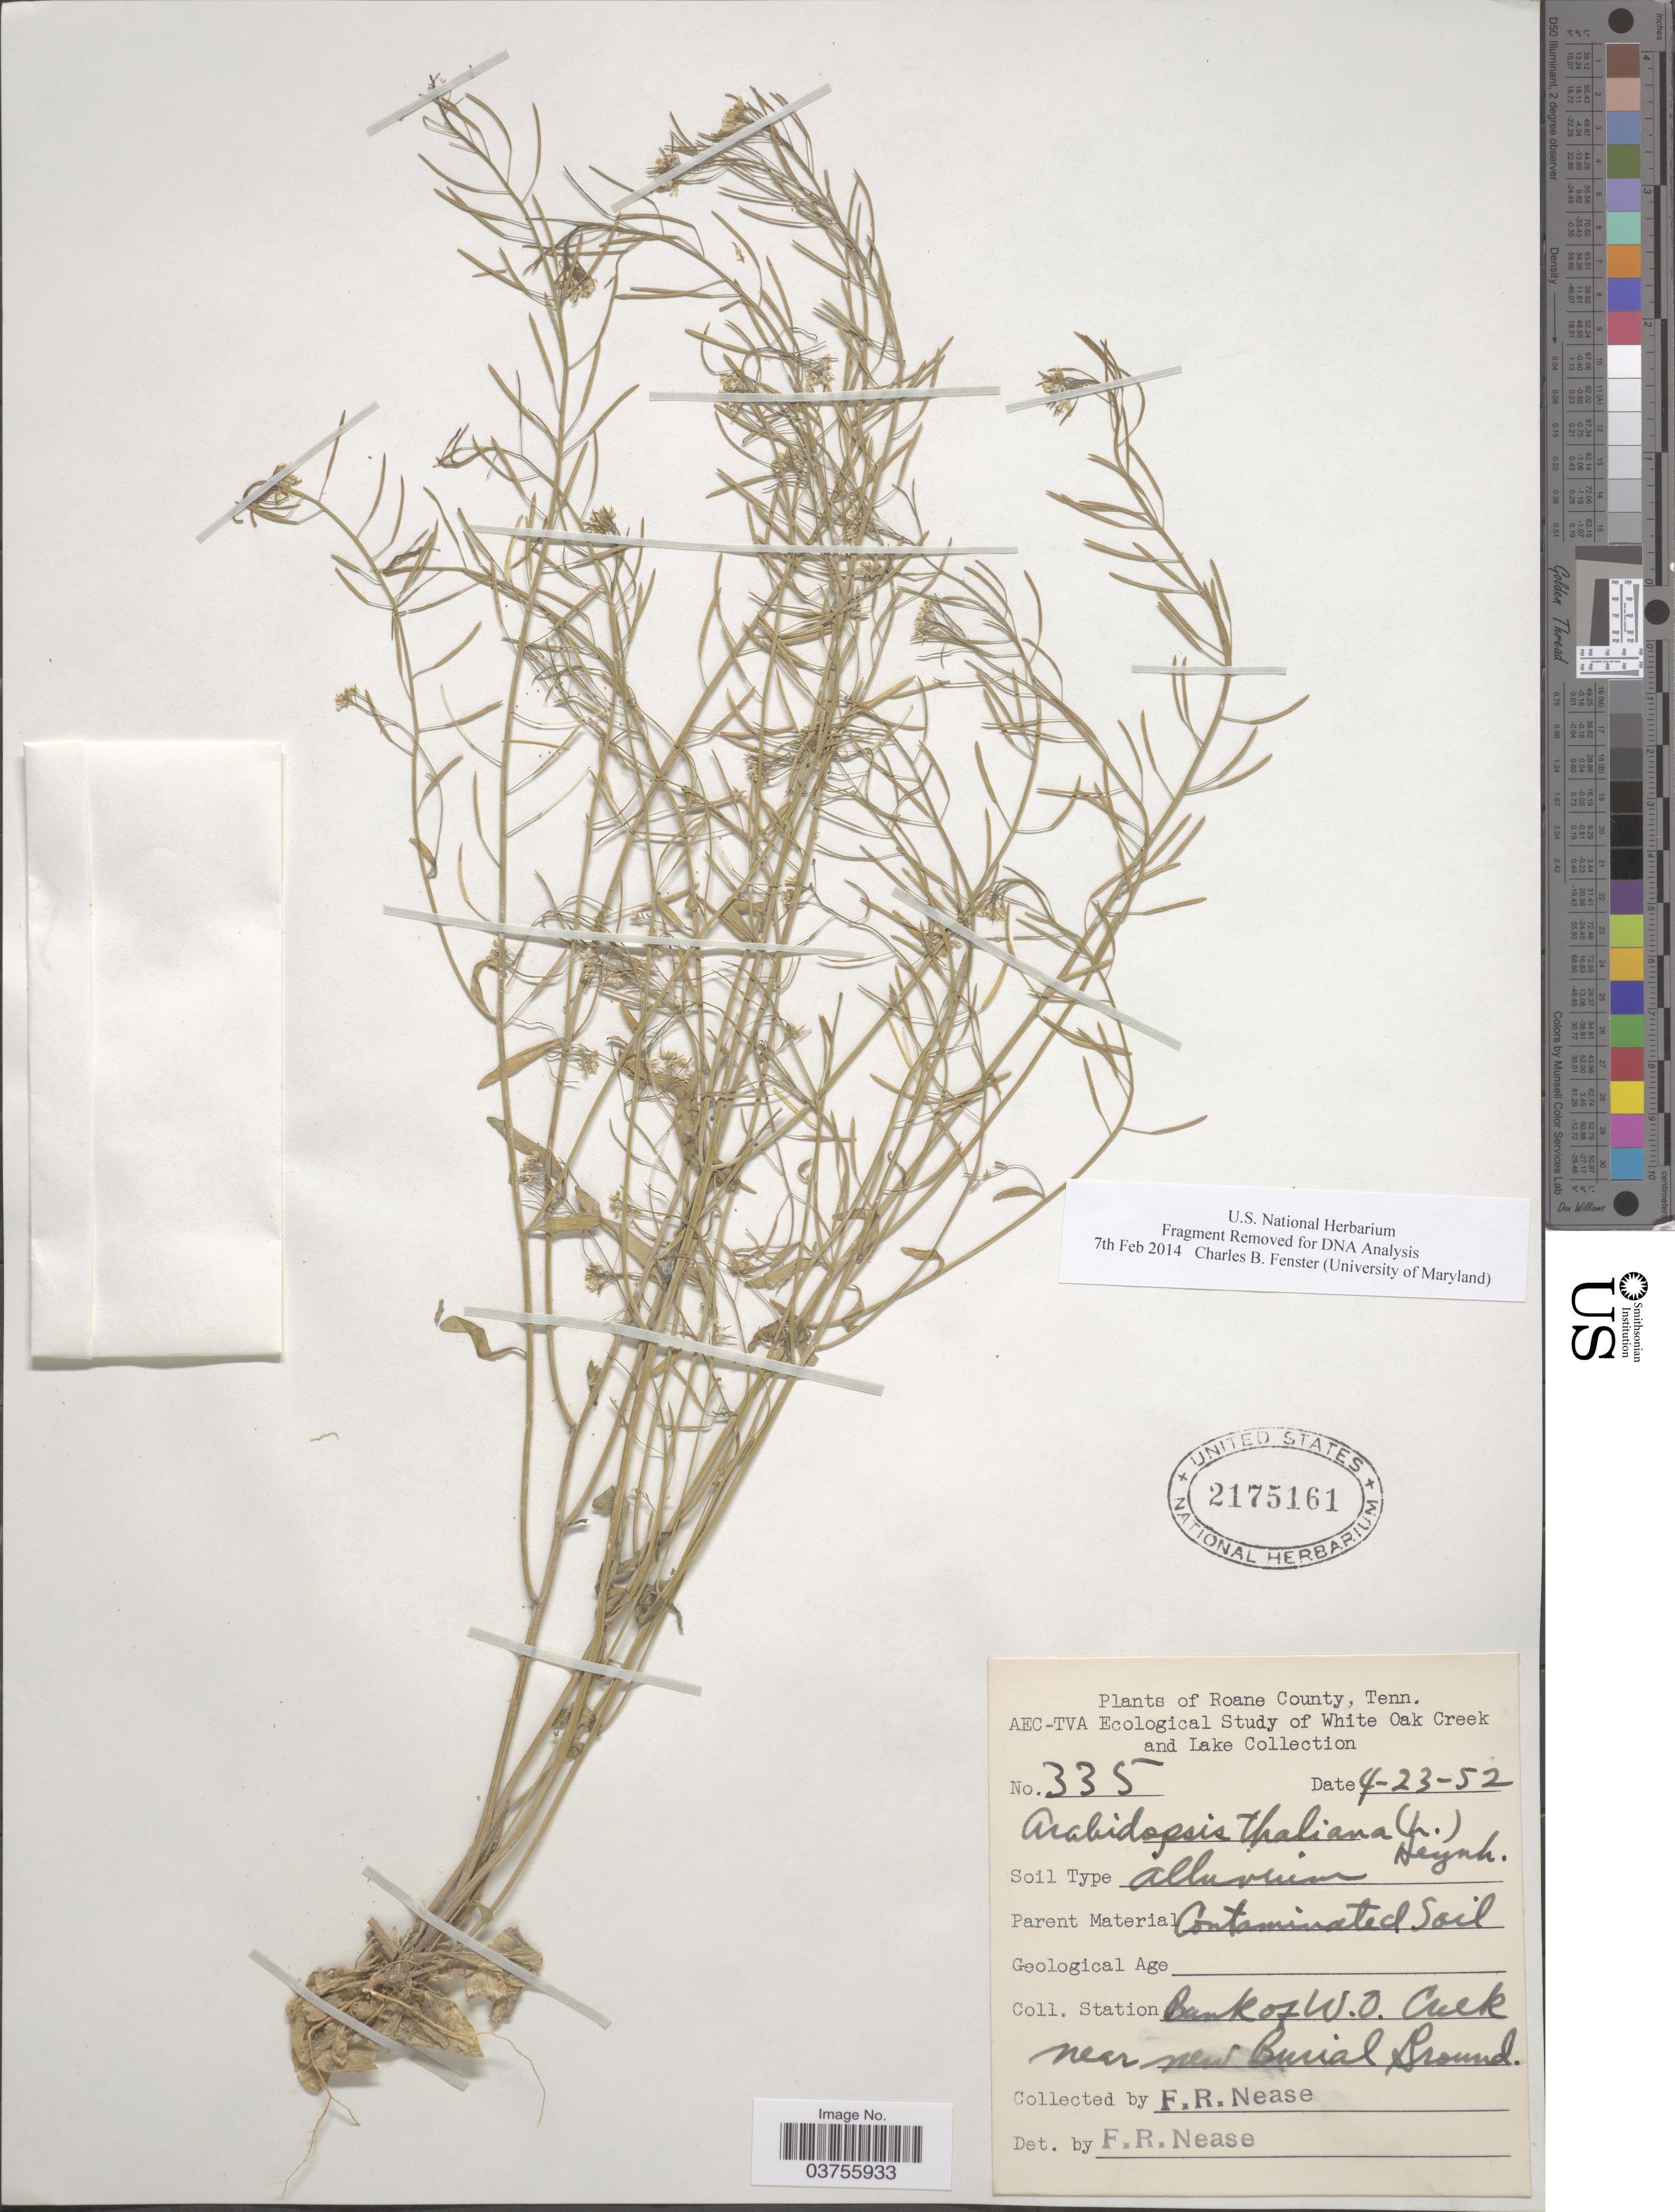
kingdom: Plantae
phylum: Tracheophyta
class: Magnoliopsida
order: Brassicales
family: Brassicaceae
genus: Arabidopsis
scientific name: Arabidopsis thaliana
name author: (L.) Heynh.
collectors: F. Nease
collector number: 335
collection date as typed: Transcribed d/m/y: 23/4/52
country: United States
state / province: Tennessee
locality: Roane County. White Oak Creek and Lake. Station Bank of W. O. Creek near New Burial Ground.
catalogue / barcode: US 2175161